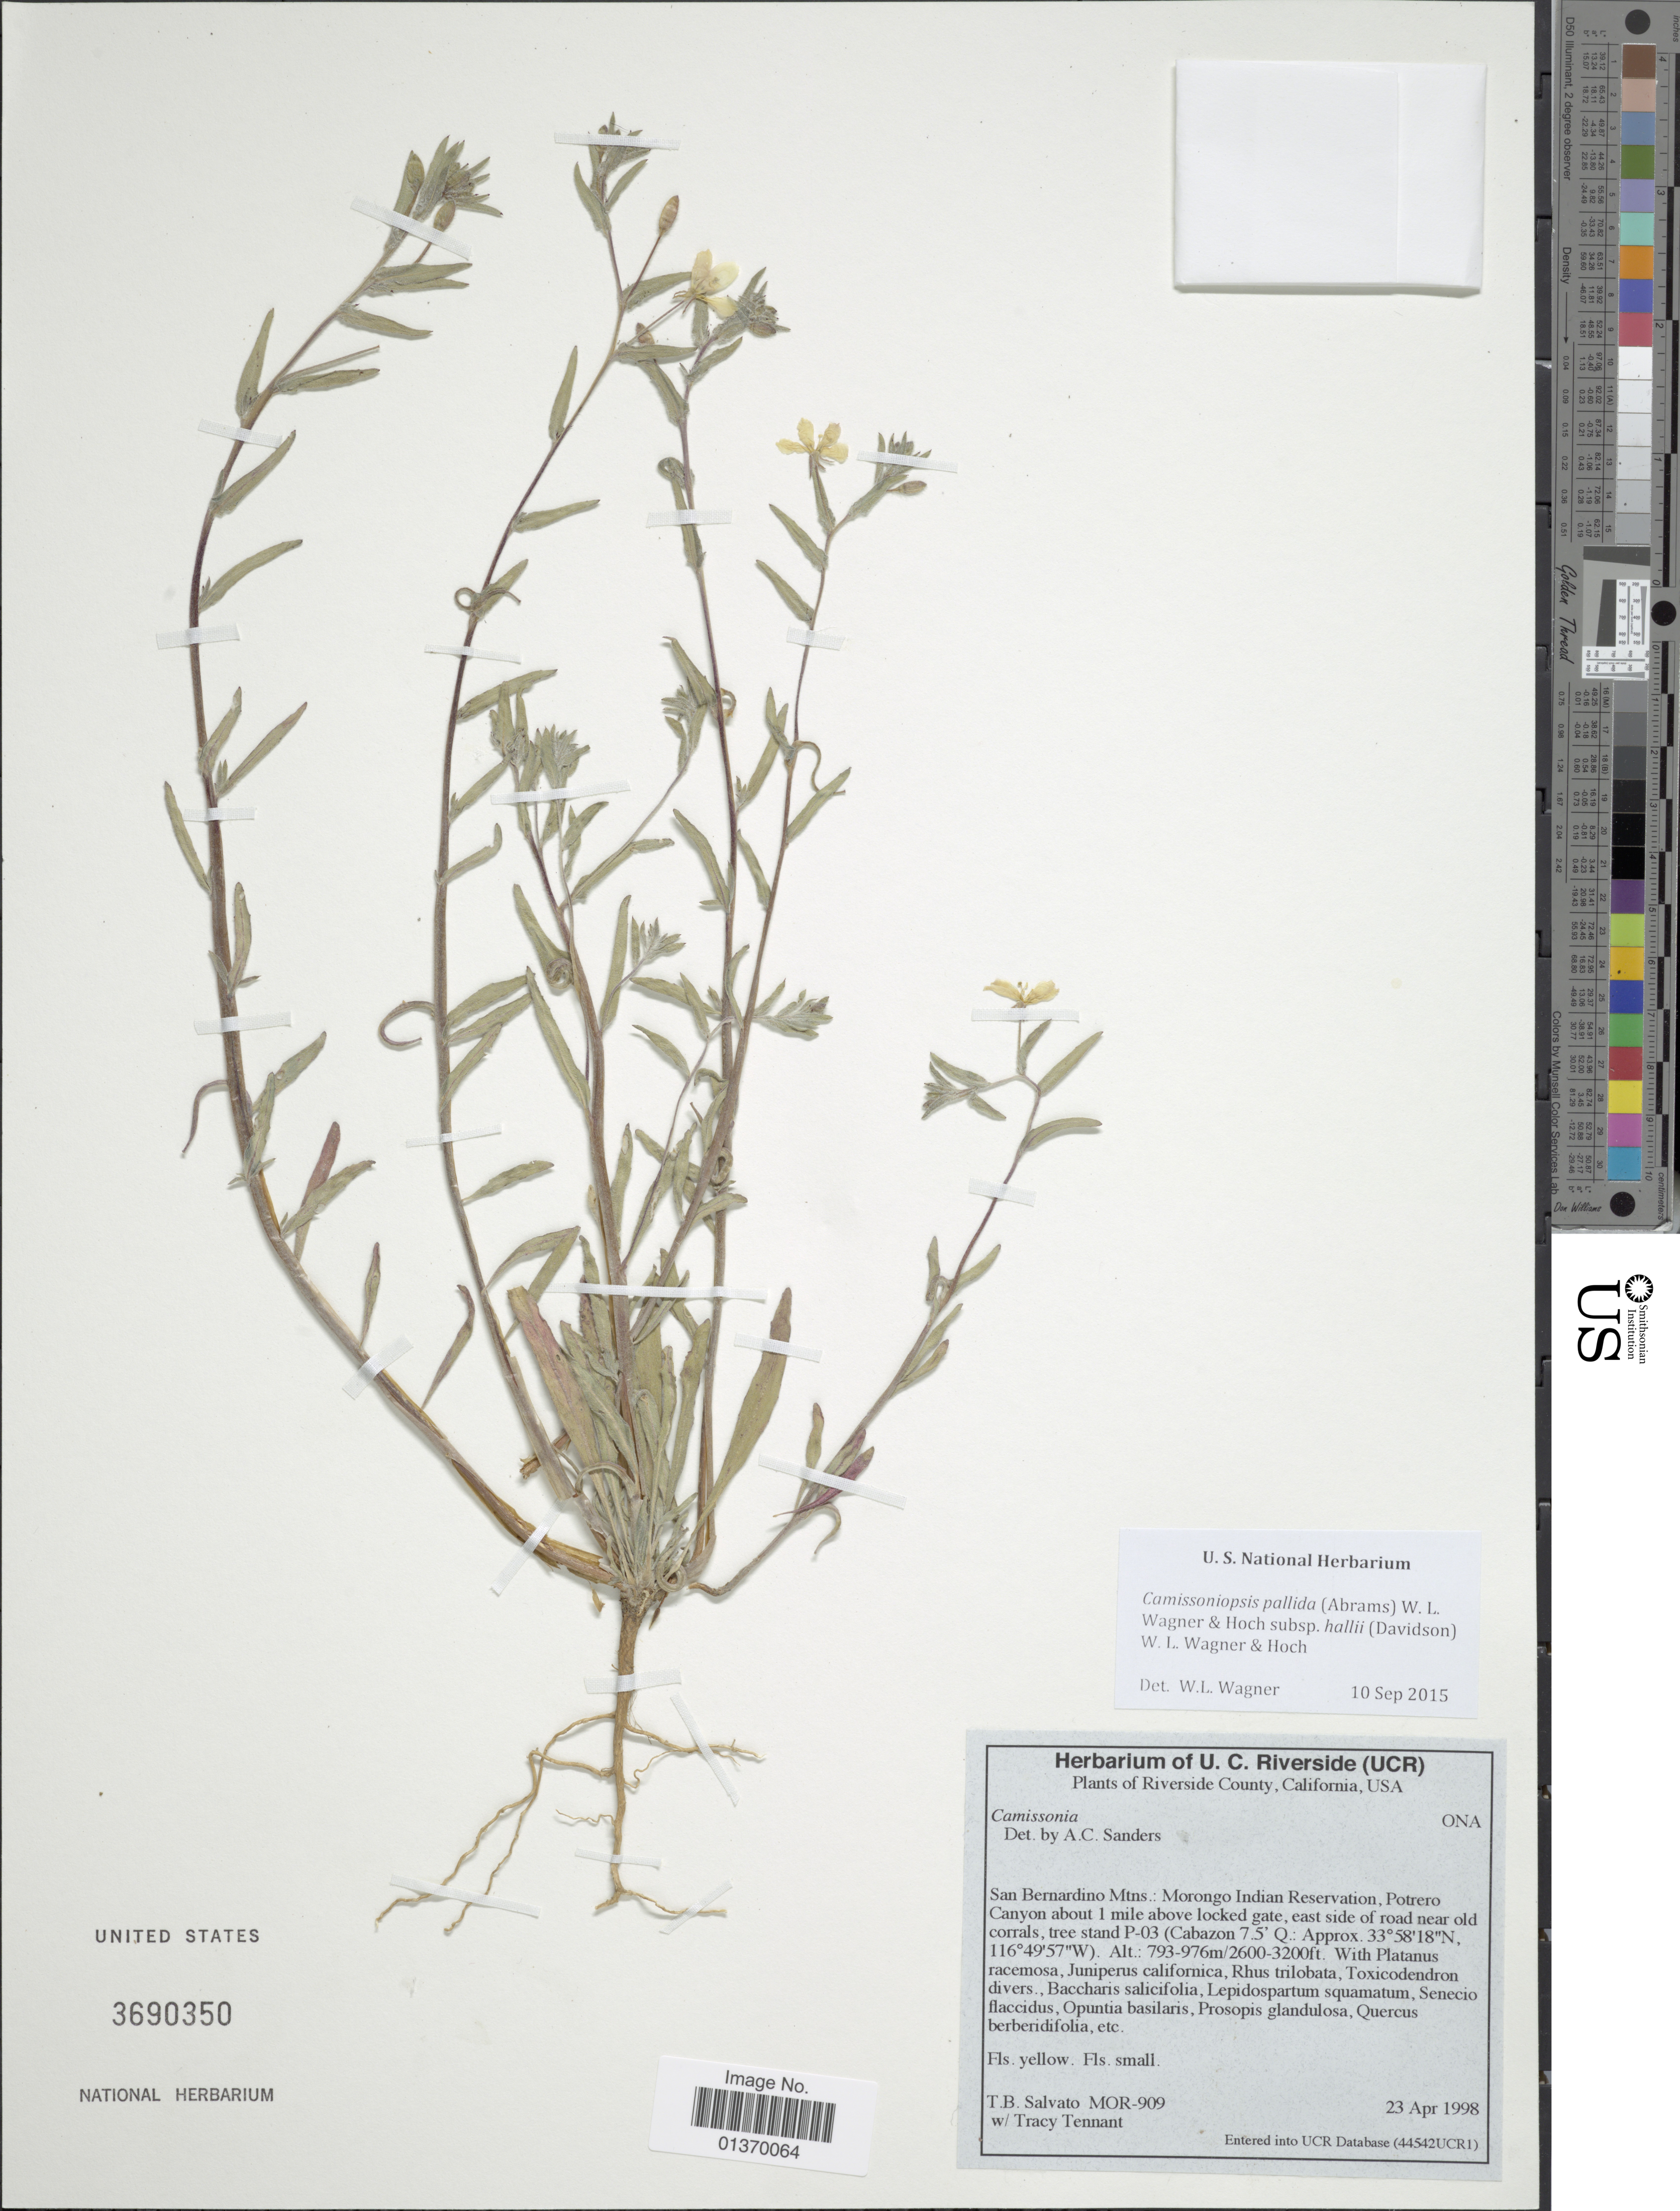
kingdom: Plantae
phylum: Tracheophyta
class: Magnoliopsida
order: Myrtales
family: Onagraceae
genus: Camissoniopsis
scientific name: Camissoniopsis pallida subsp. hallii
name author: (Davidson) W.L. Wagner & Hoch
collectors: T. Salvato & T. Tennant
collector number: MOR-909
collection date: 1998-04-23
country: United States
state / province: California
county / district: Riverside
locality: Riverside County, San Bernardino Mtns.: Morongo Indian Reservation, Potrero Canyon about 1 mile above locked gate, east side of road near old corrals, tree stand P-03 (Cabazon 7.5' Q.)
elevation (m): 793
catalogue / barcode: US 3690350